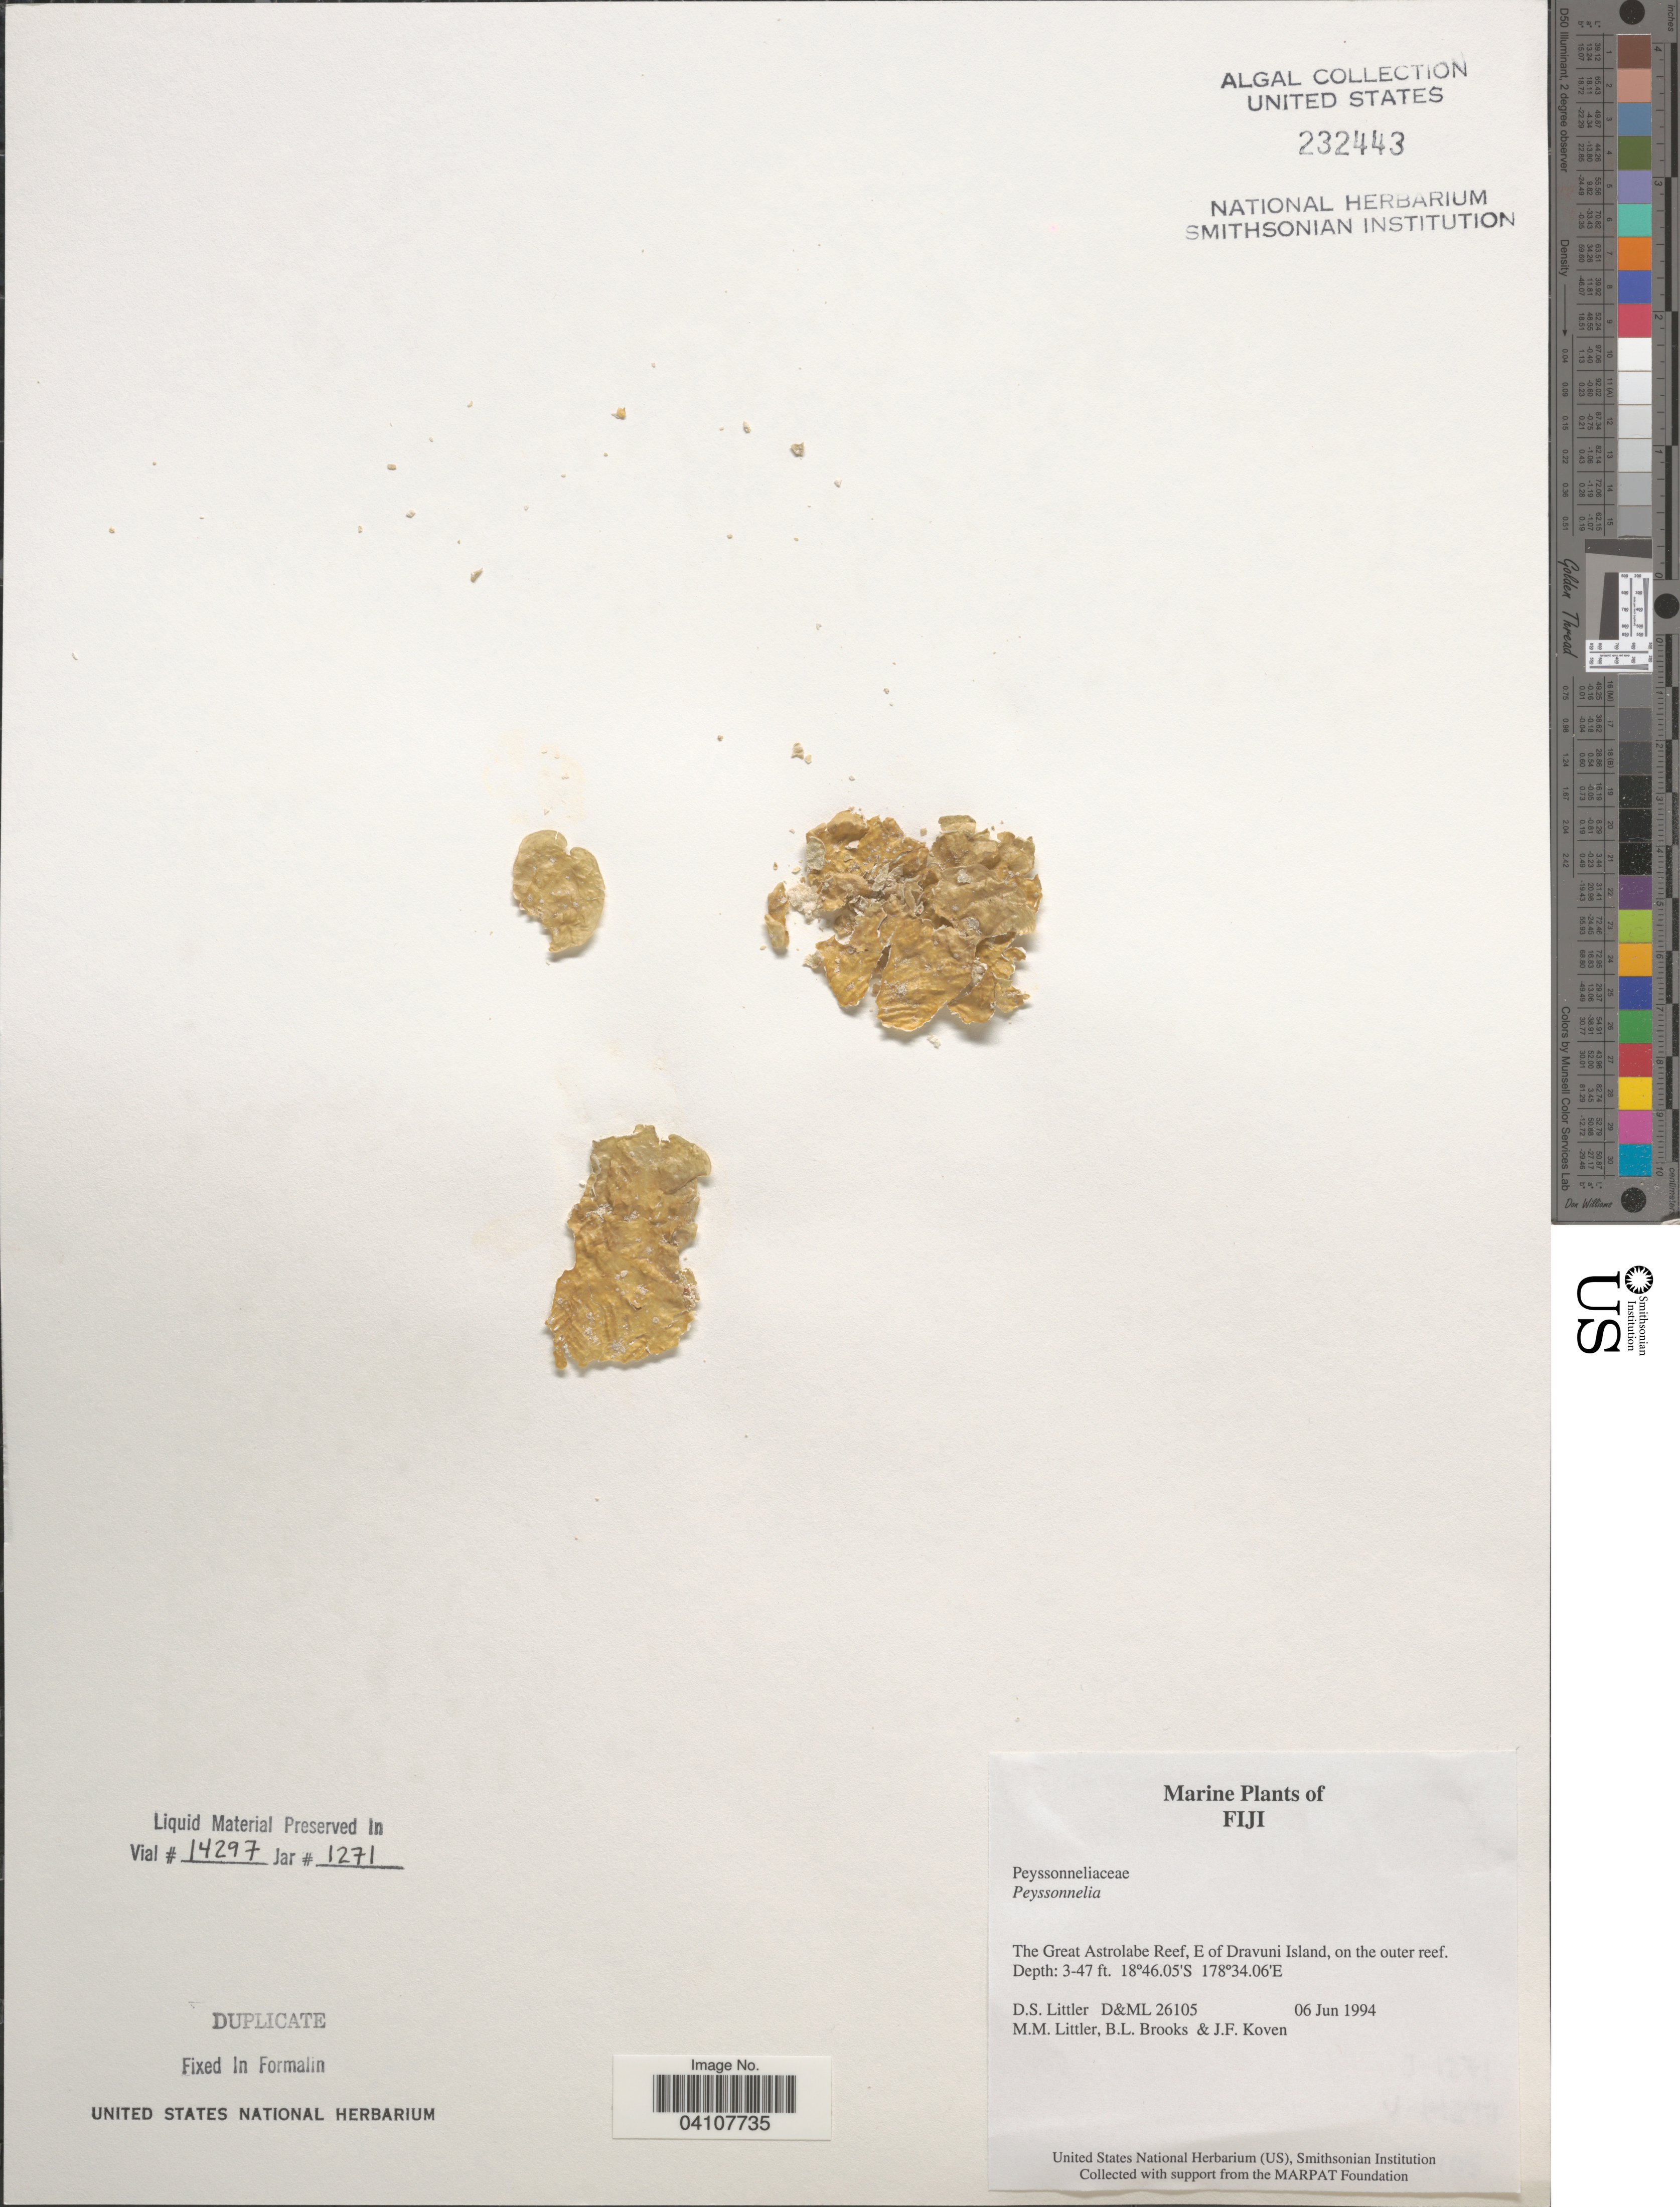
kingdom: Plantae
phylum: Rhodophyta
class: Florideophyceae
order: Peyssonneliales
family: Peyssonneliaceae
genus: Peyssonnelia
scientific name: Peyssonnelia sp.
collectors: D. S. Littler, B. Brooks & J. Koven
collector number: D&ML26105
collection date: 1994-06-06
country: Fiji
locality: The Great Astrolabe Reef, E of Dravuni Island, on the outer reef.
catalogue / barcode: US 232443